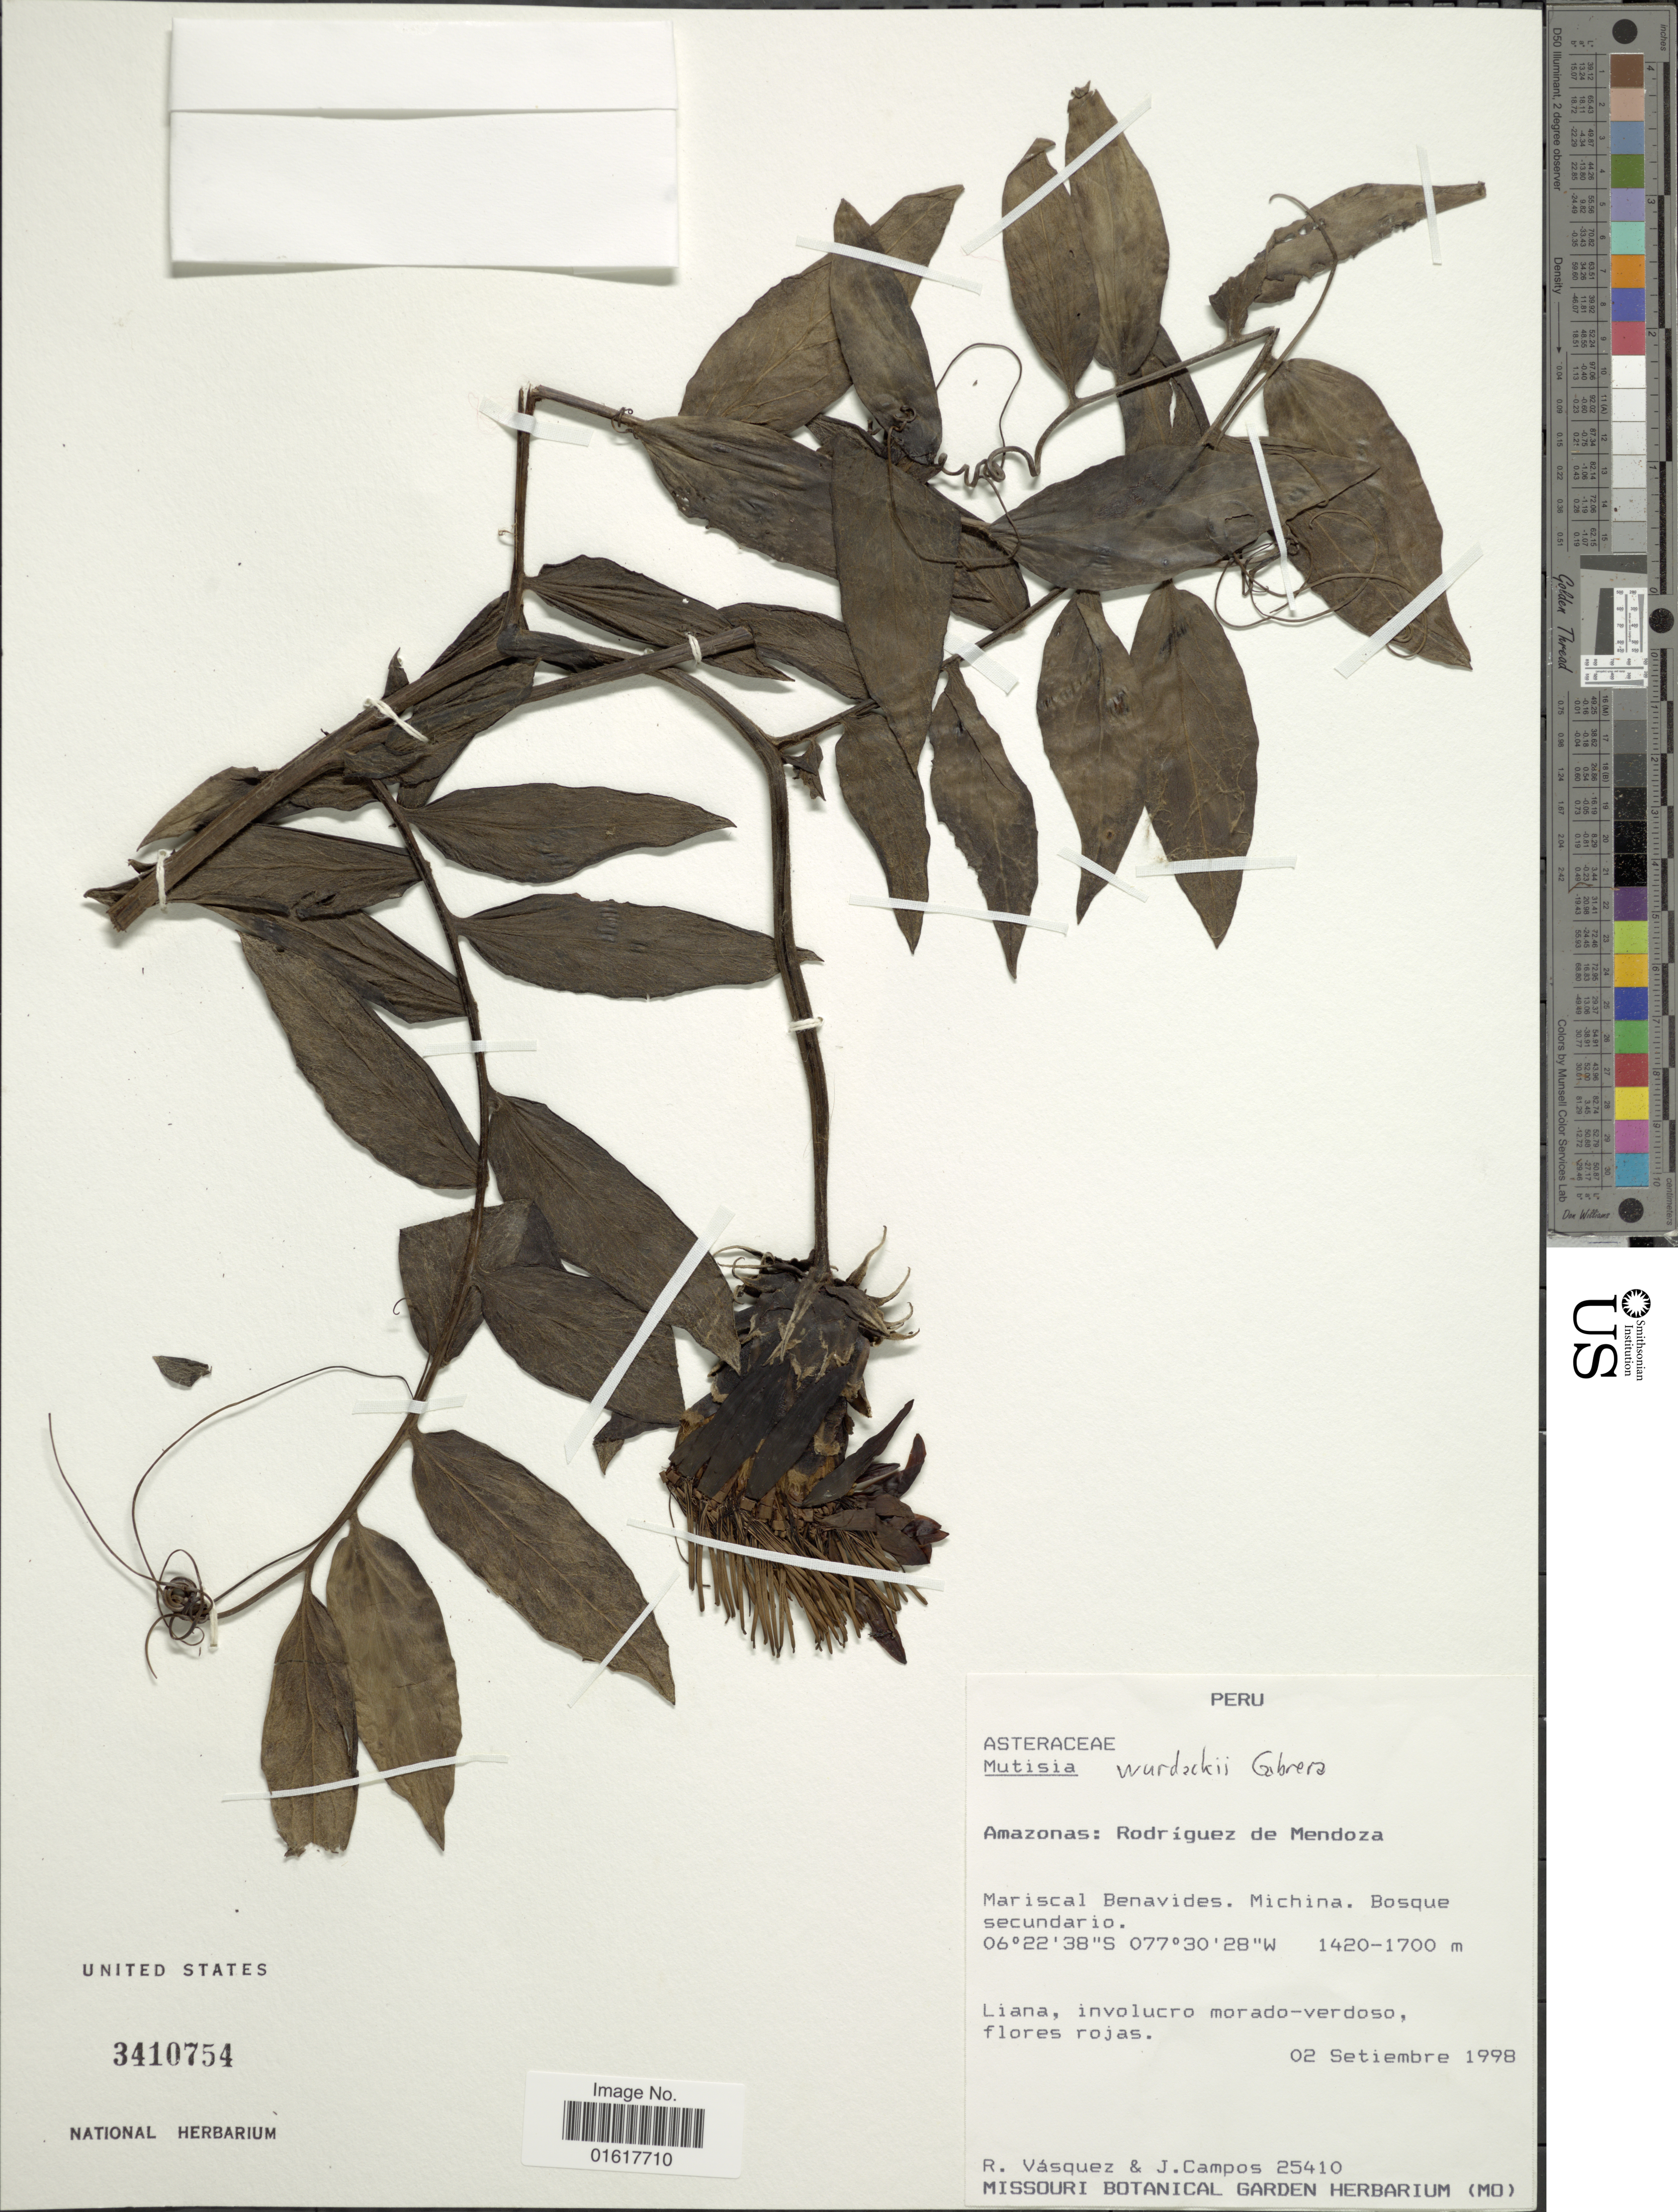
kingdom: Plantae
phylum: Tracheophyta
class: Magnoliopsida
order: Asterales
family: Asteraceae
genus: Mutisia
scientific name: Mutisia wurdackii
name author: Cabrera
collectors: R. Vásquez & J. Campos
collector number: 25410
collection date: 1998-09-02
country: Peru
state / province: Amazonas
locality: Rodríquez de Mendoza, Mariscal Benavides. Michina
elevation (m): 1420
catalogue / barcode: US 3410754